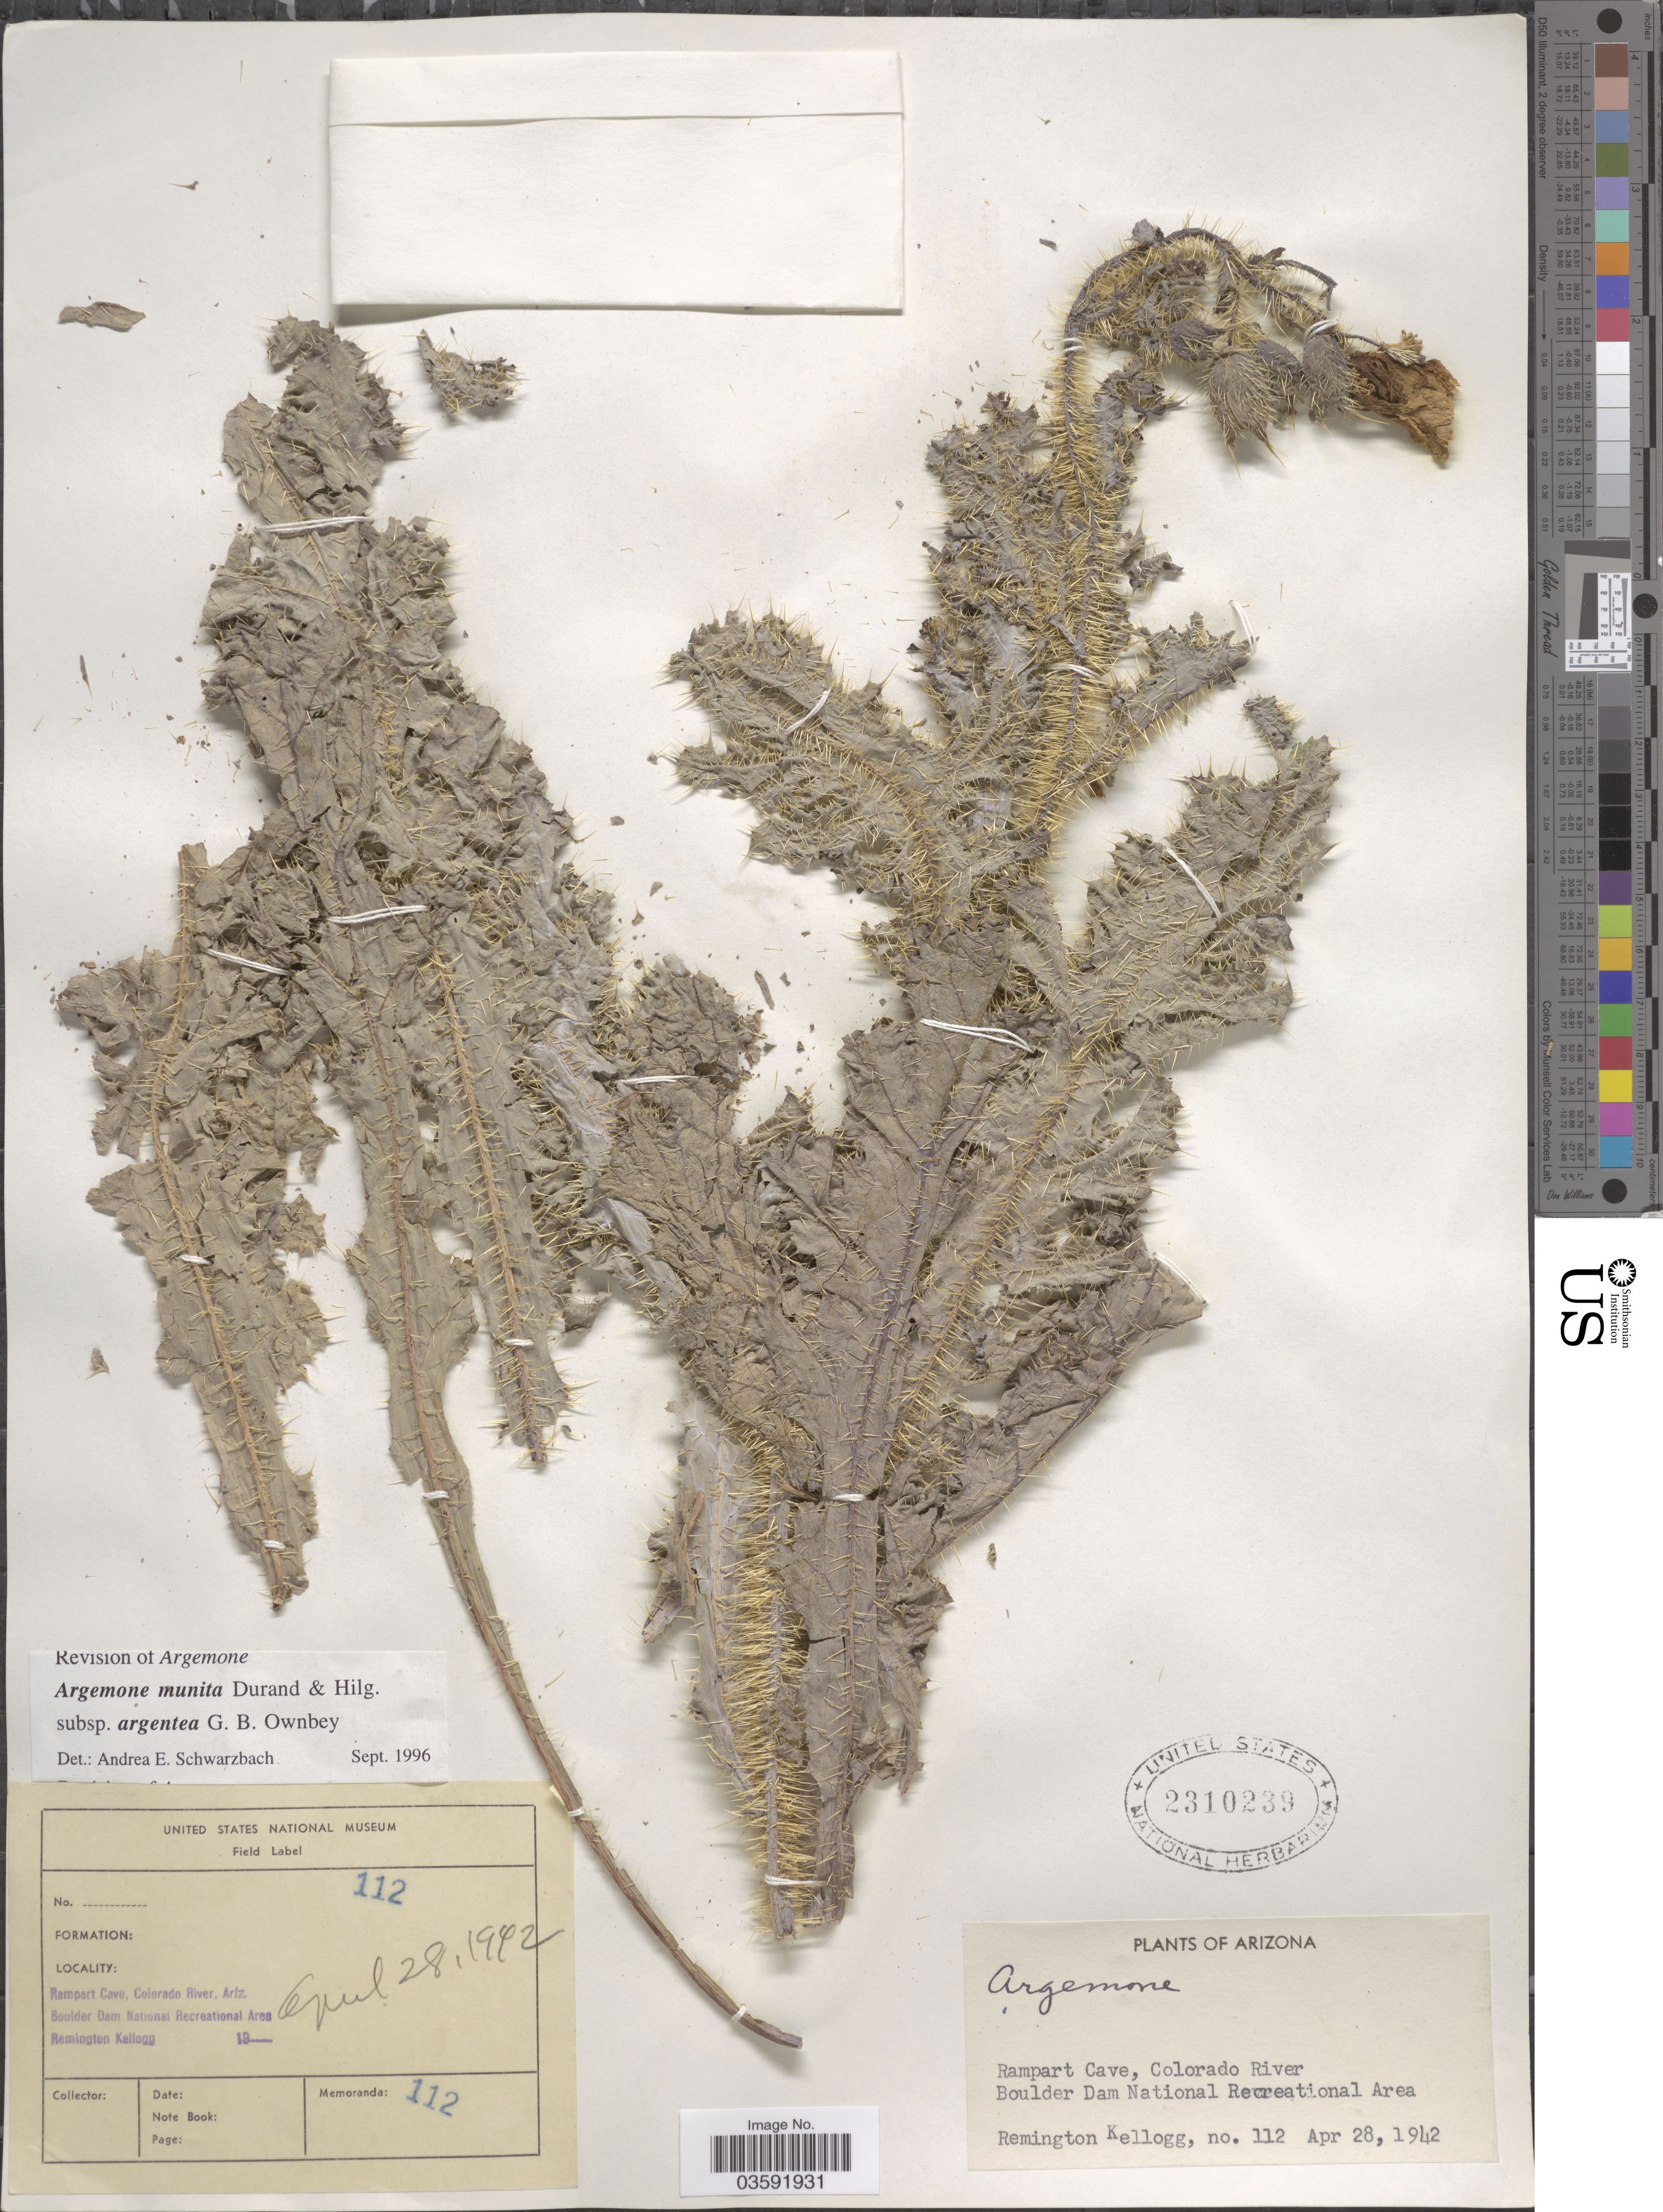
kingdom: Plantae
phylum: Tracheophyta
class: Magnoliopsida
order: Ranunculales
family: Papaveraceae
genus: Argemone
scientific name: Argemone munita subsp. argentea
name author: G.B. Ownbey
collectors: R. Kellogg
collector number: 112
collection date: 1942-04-28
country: United States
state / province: Arizona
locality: Rampart Cave, Colorado River. Boulder Dam National Recreational Area.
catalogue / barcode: US 2310239